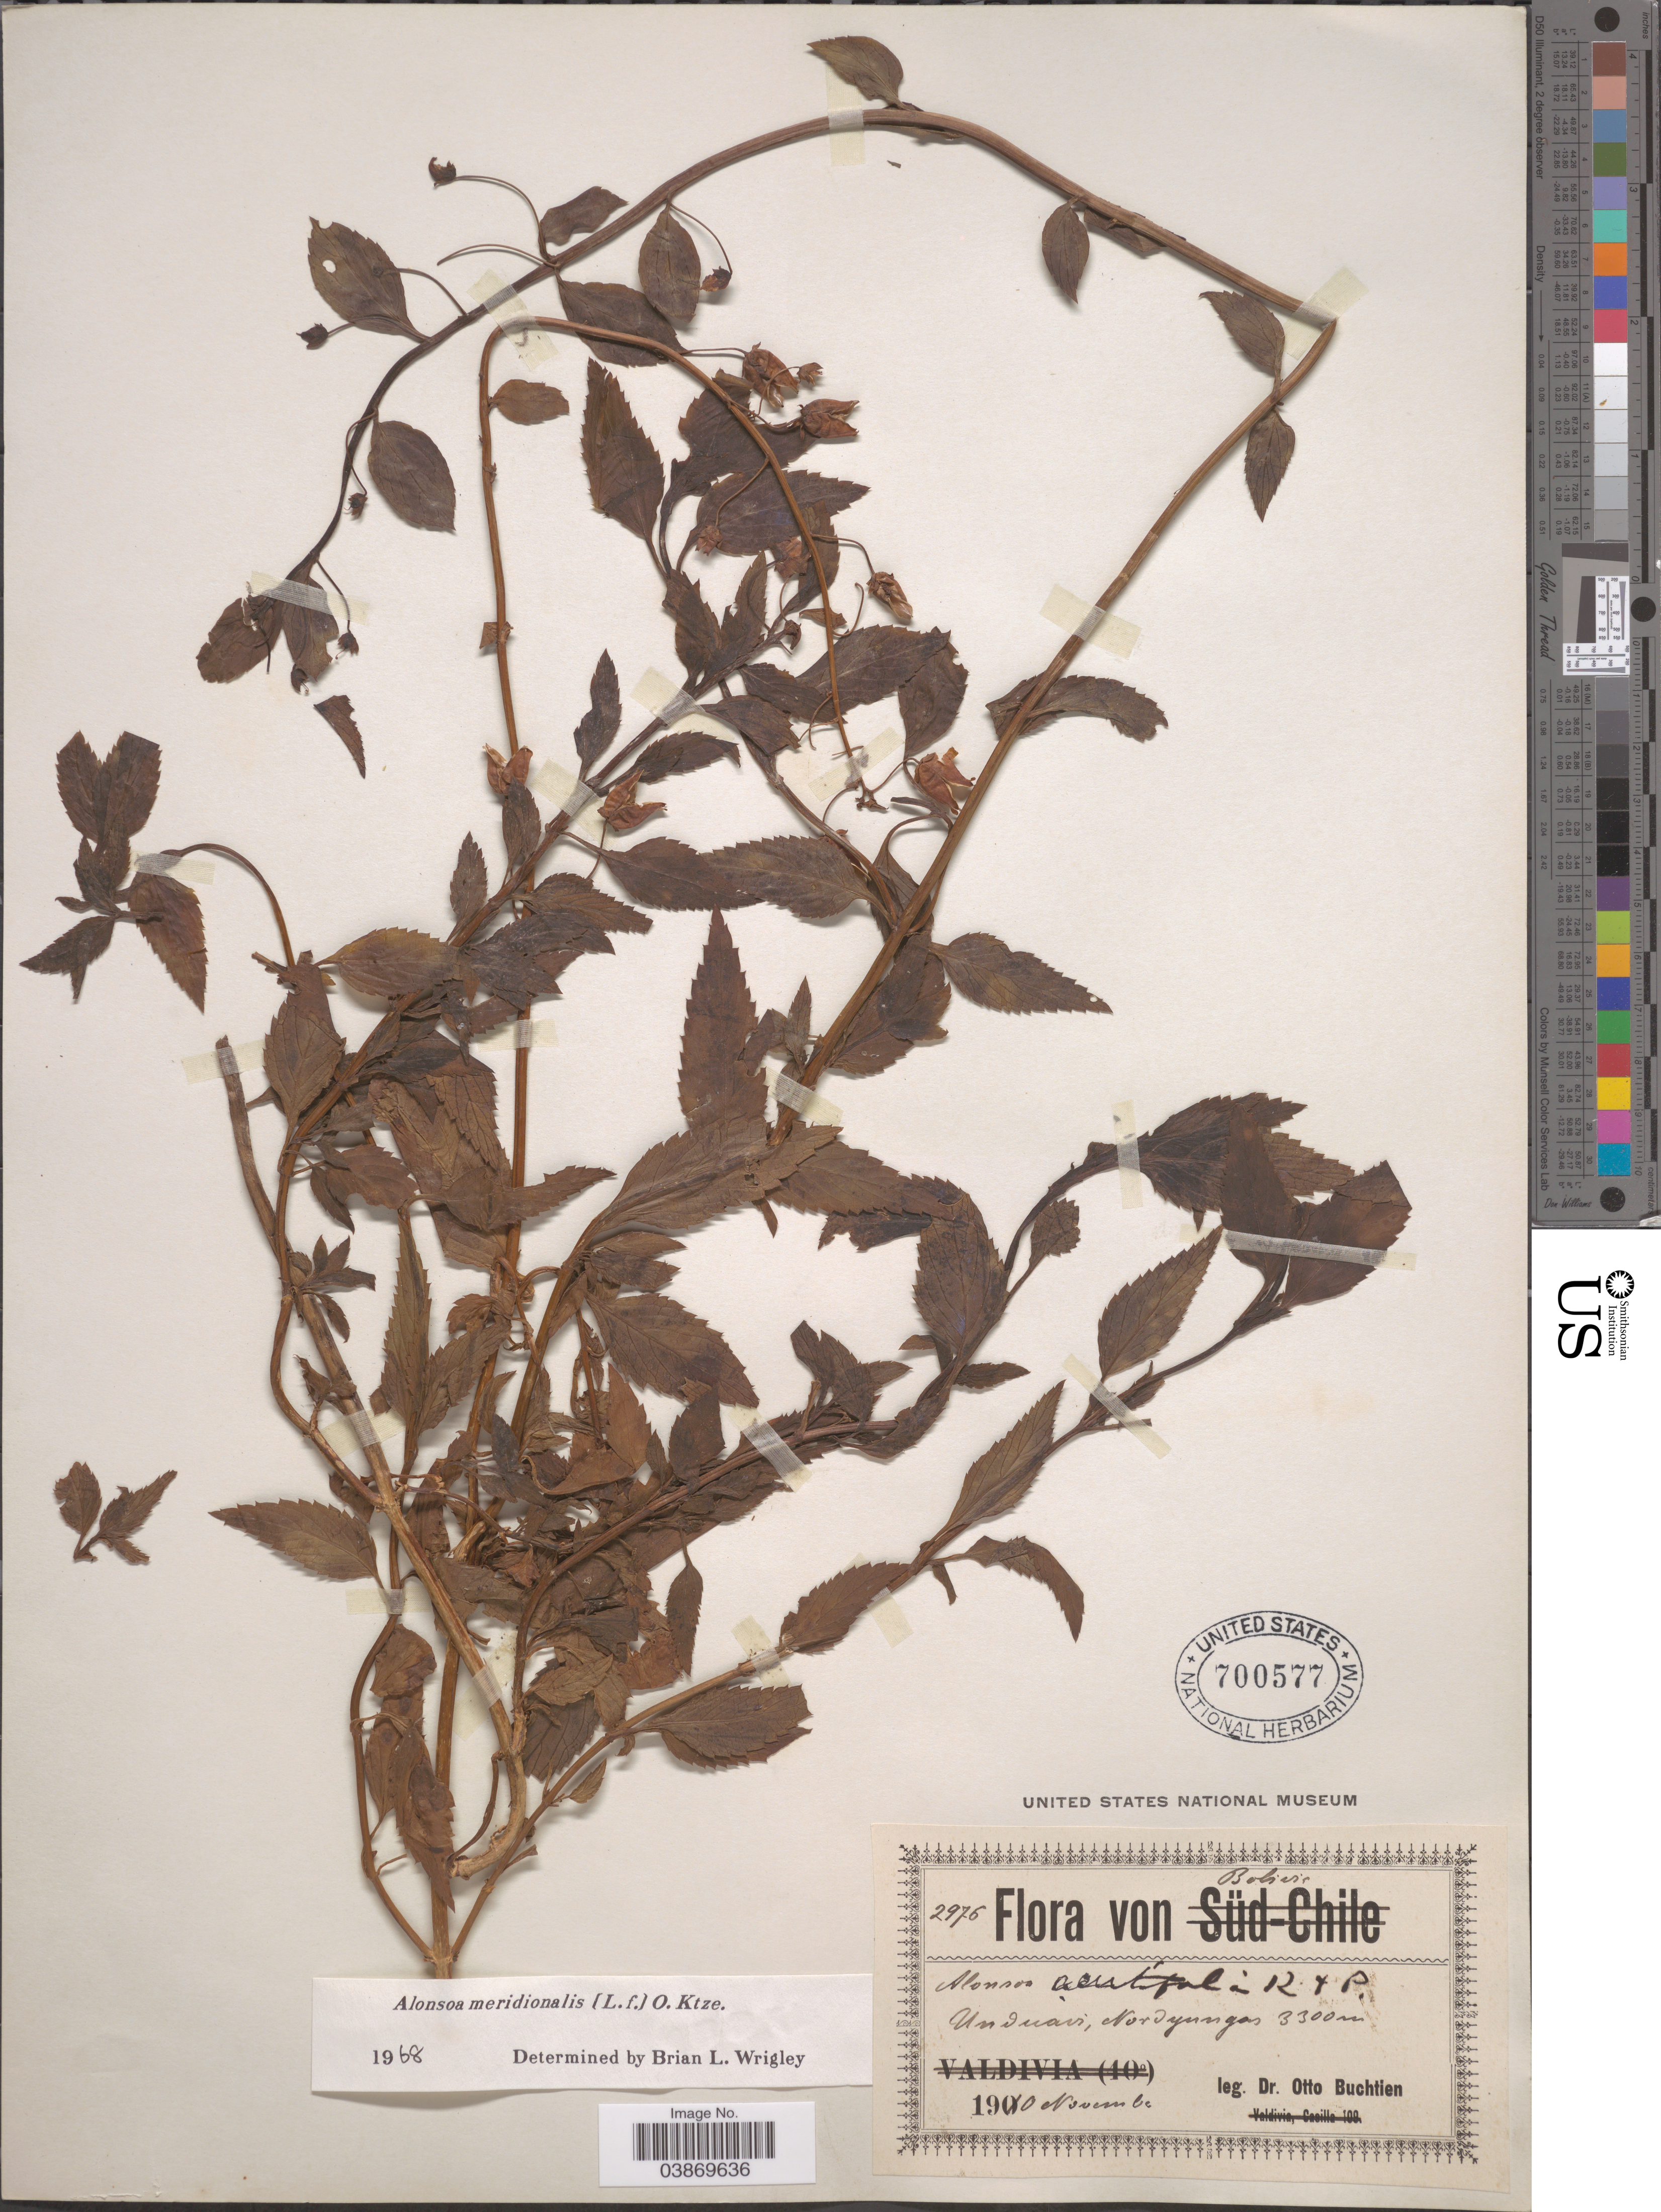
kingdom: Plantae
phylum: Tracheophyta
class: Magnoliopsida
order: Lamiales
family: Scrophulariaceae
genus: Alonsoa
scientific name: Alonsoa meridionalis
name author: (L. f.) Kuntze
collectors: O. Buchtien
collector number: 2976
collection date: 1910-11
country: Bolivia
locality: Unduavi, Nordyungas.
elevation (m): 3300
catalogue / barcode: US 700577